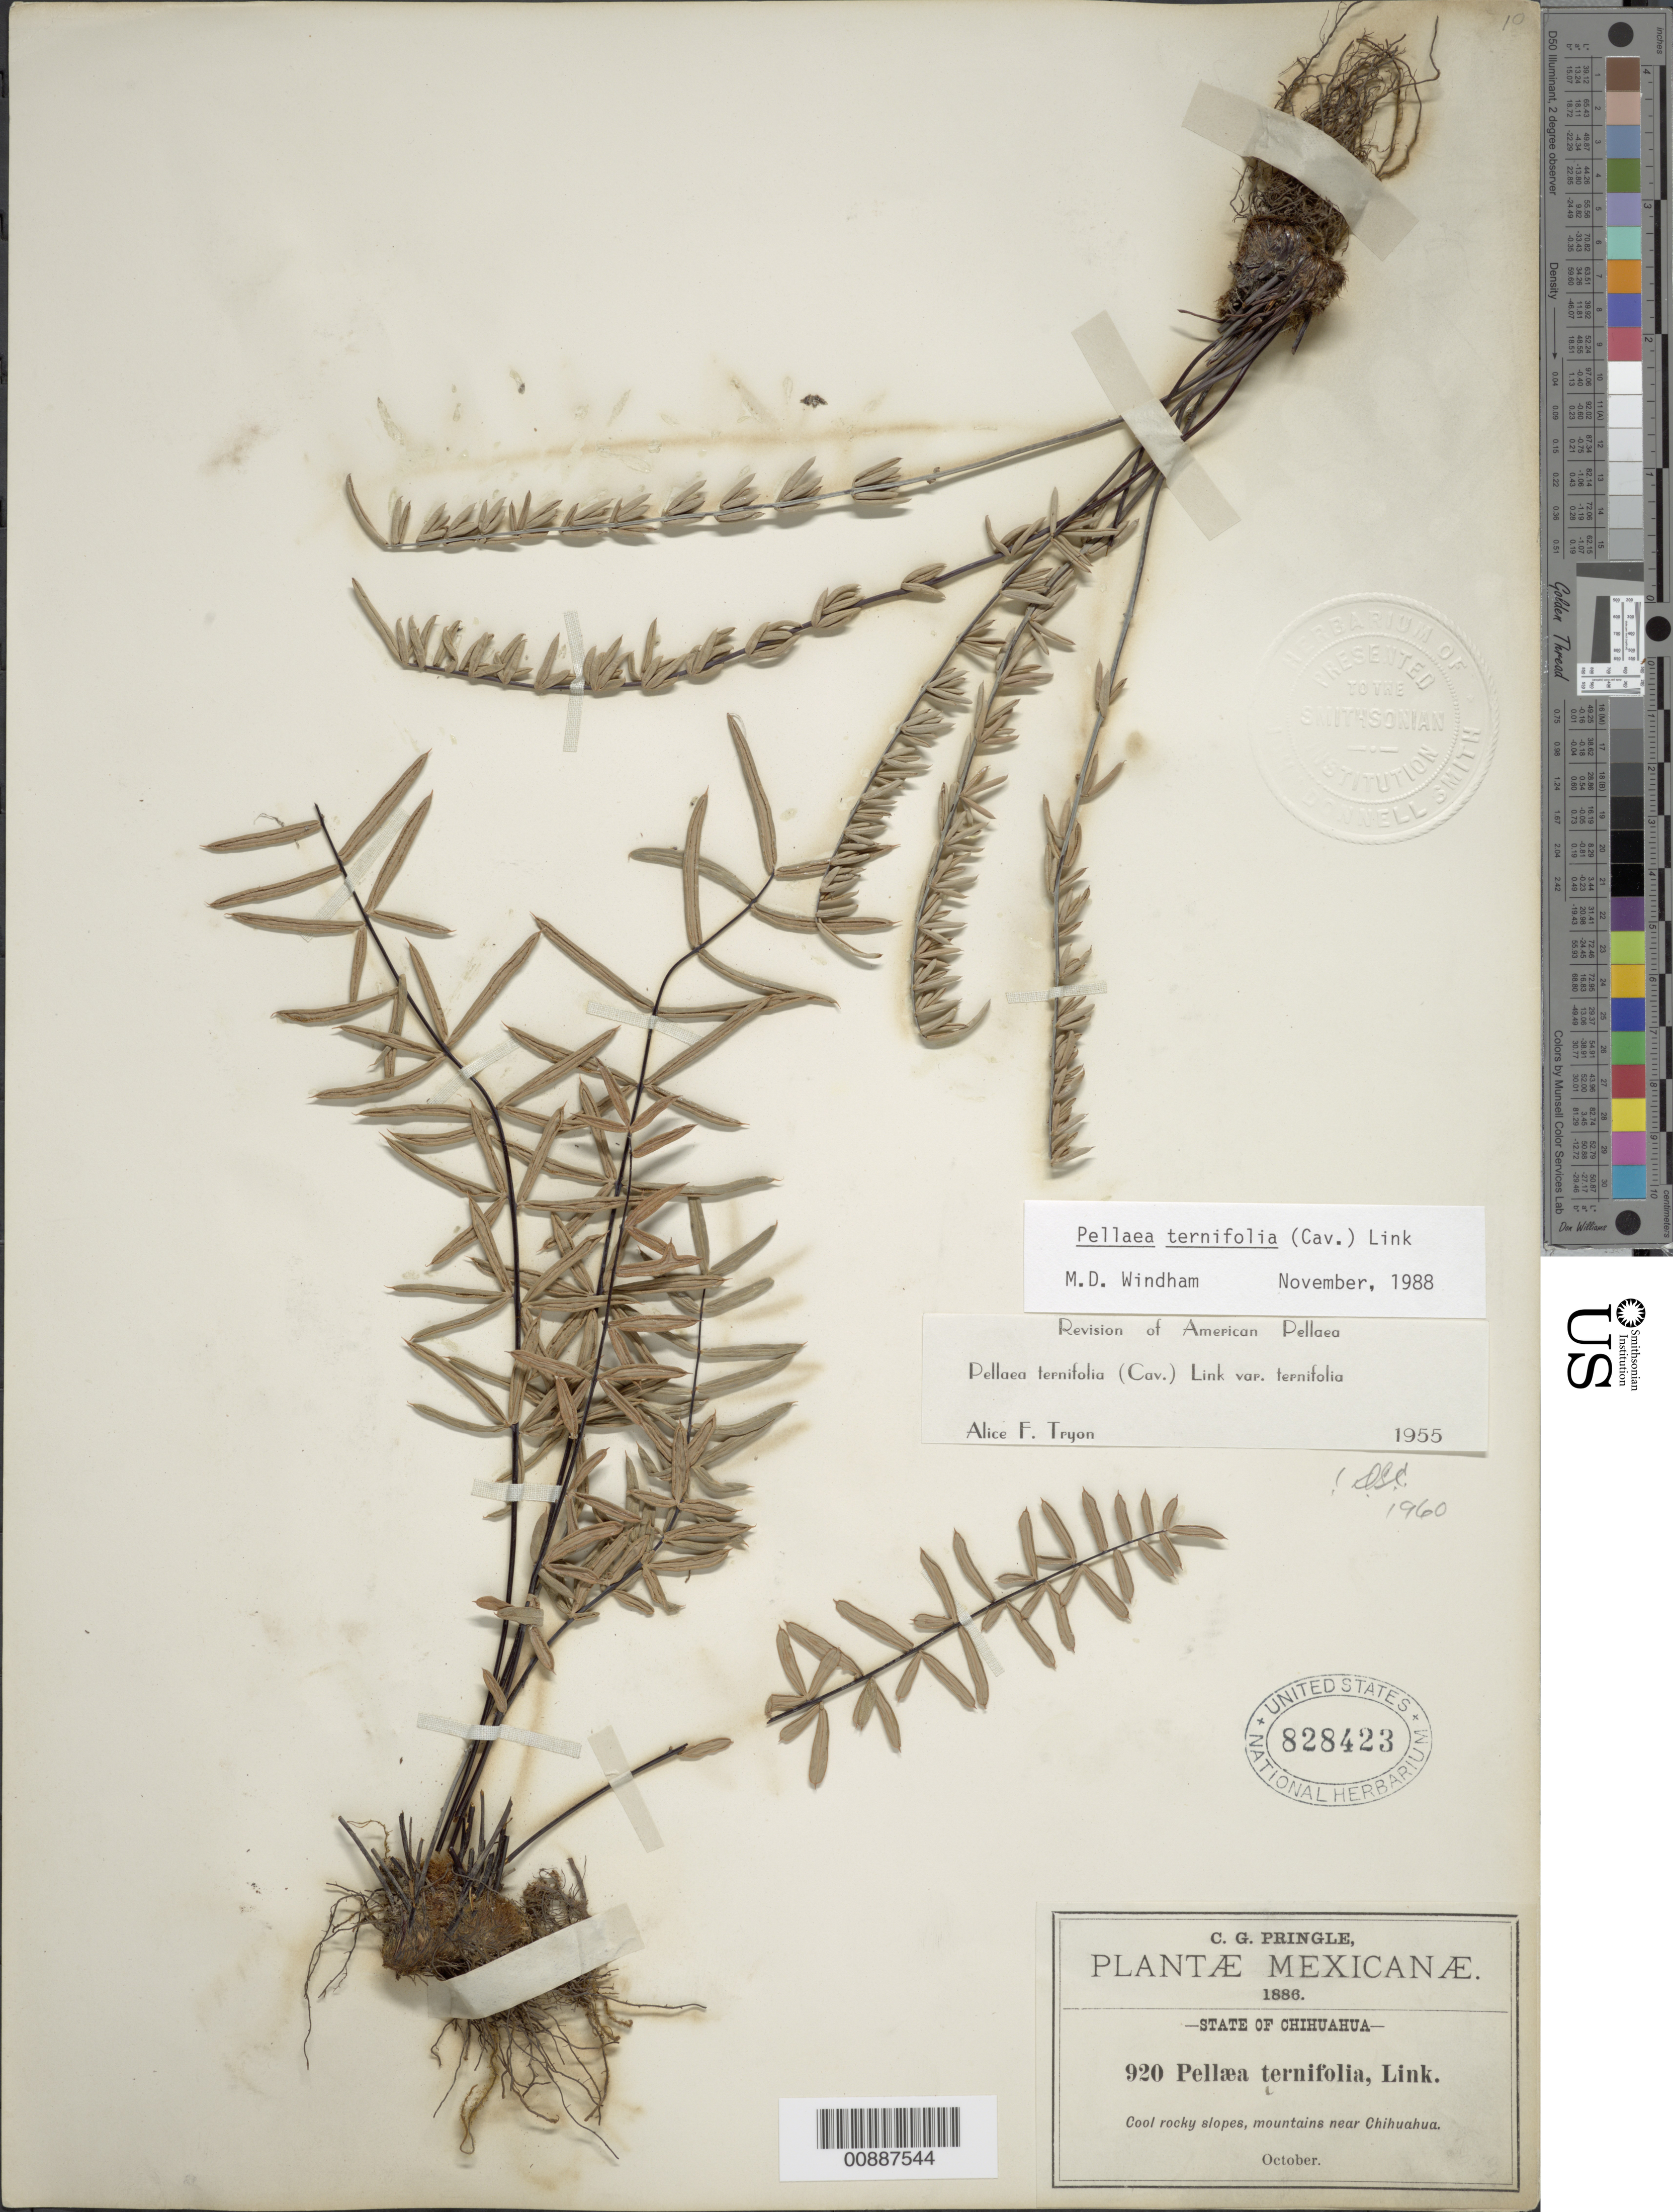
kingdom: Plantae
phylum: Tracheophyta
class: Polypodiopsida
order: Polypodiales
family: Pteridaceae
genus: Pellaea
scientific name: Pellaea ternifolia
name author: (Cav.) Link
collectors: C. G. Pringle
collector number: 920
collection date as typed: Oct 1886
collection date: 1886-10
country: Mexico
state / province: Chihuahua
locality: Mountains near Chihuahua.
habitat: Cool rocky slopes.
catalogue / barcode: US 828423